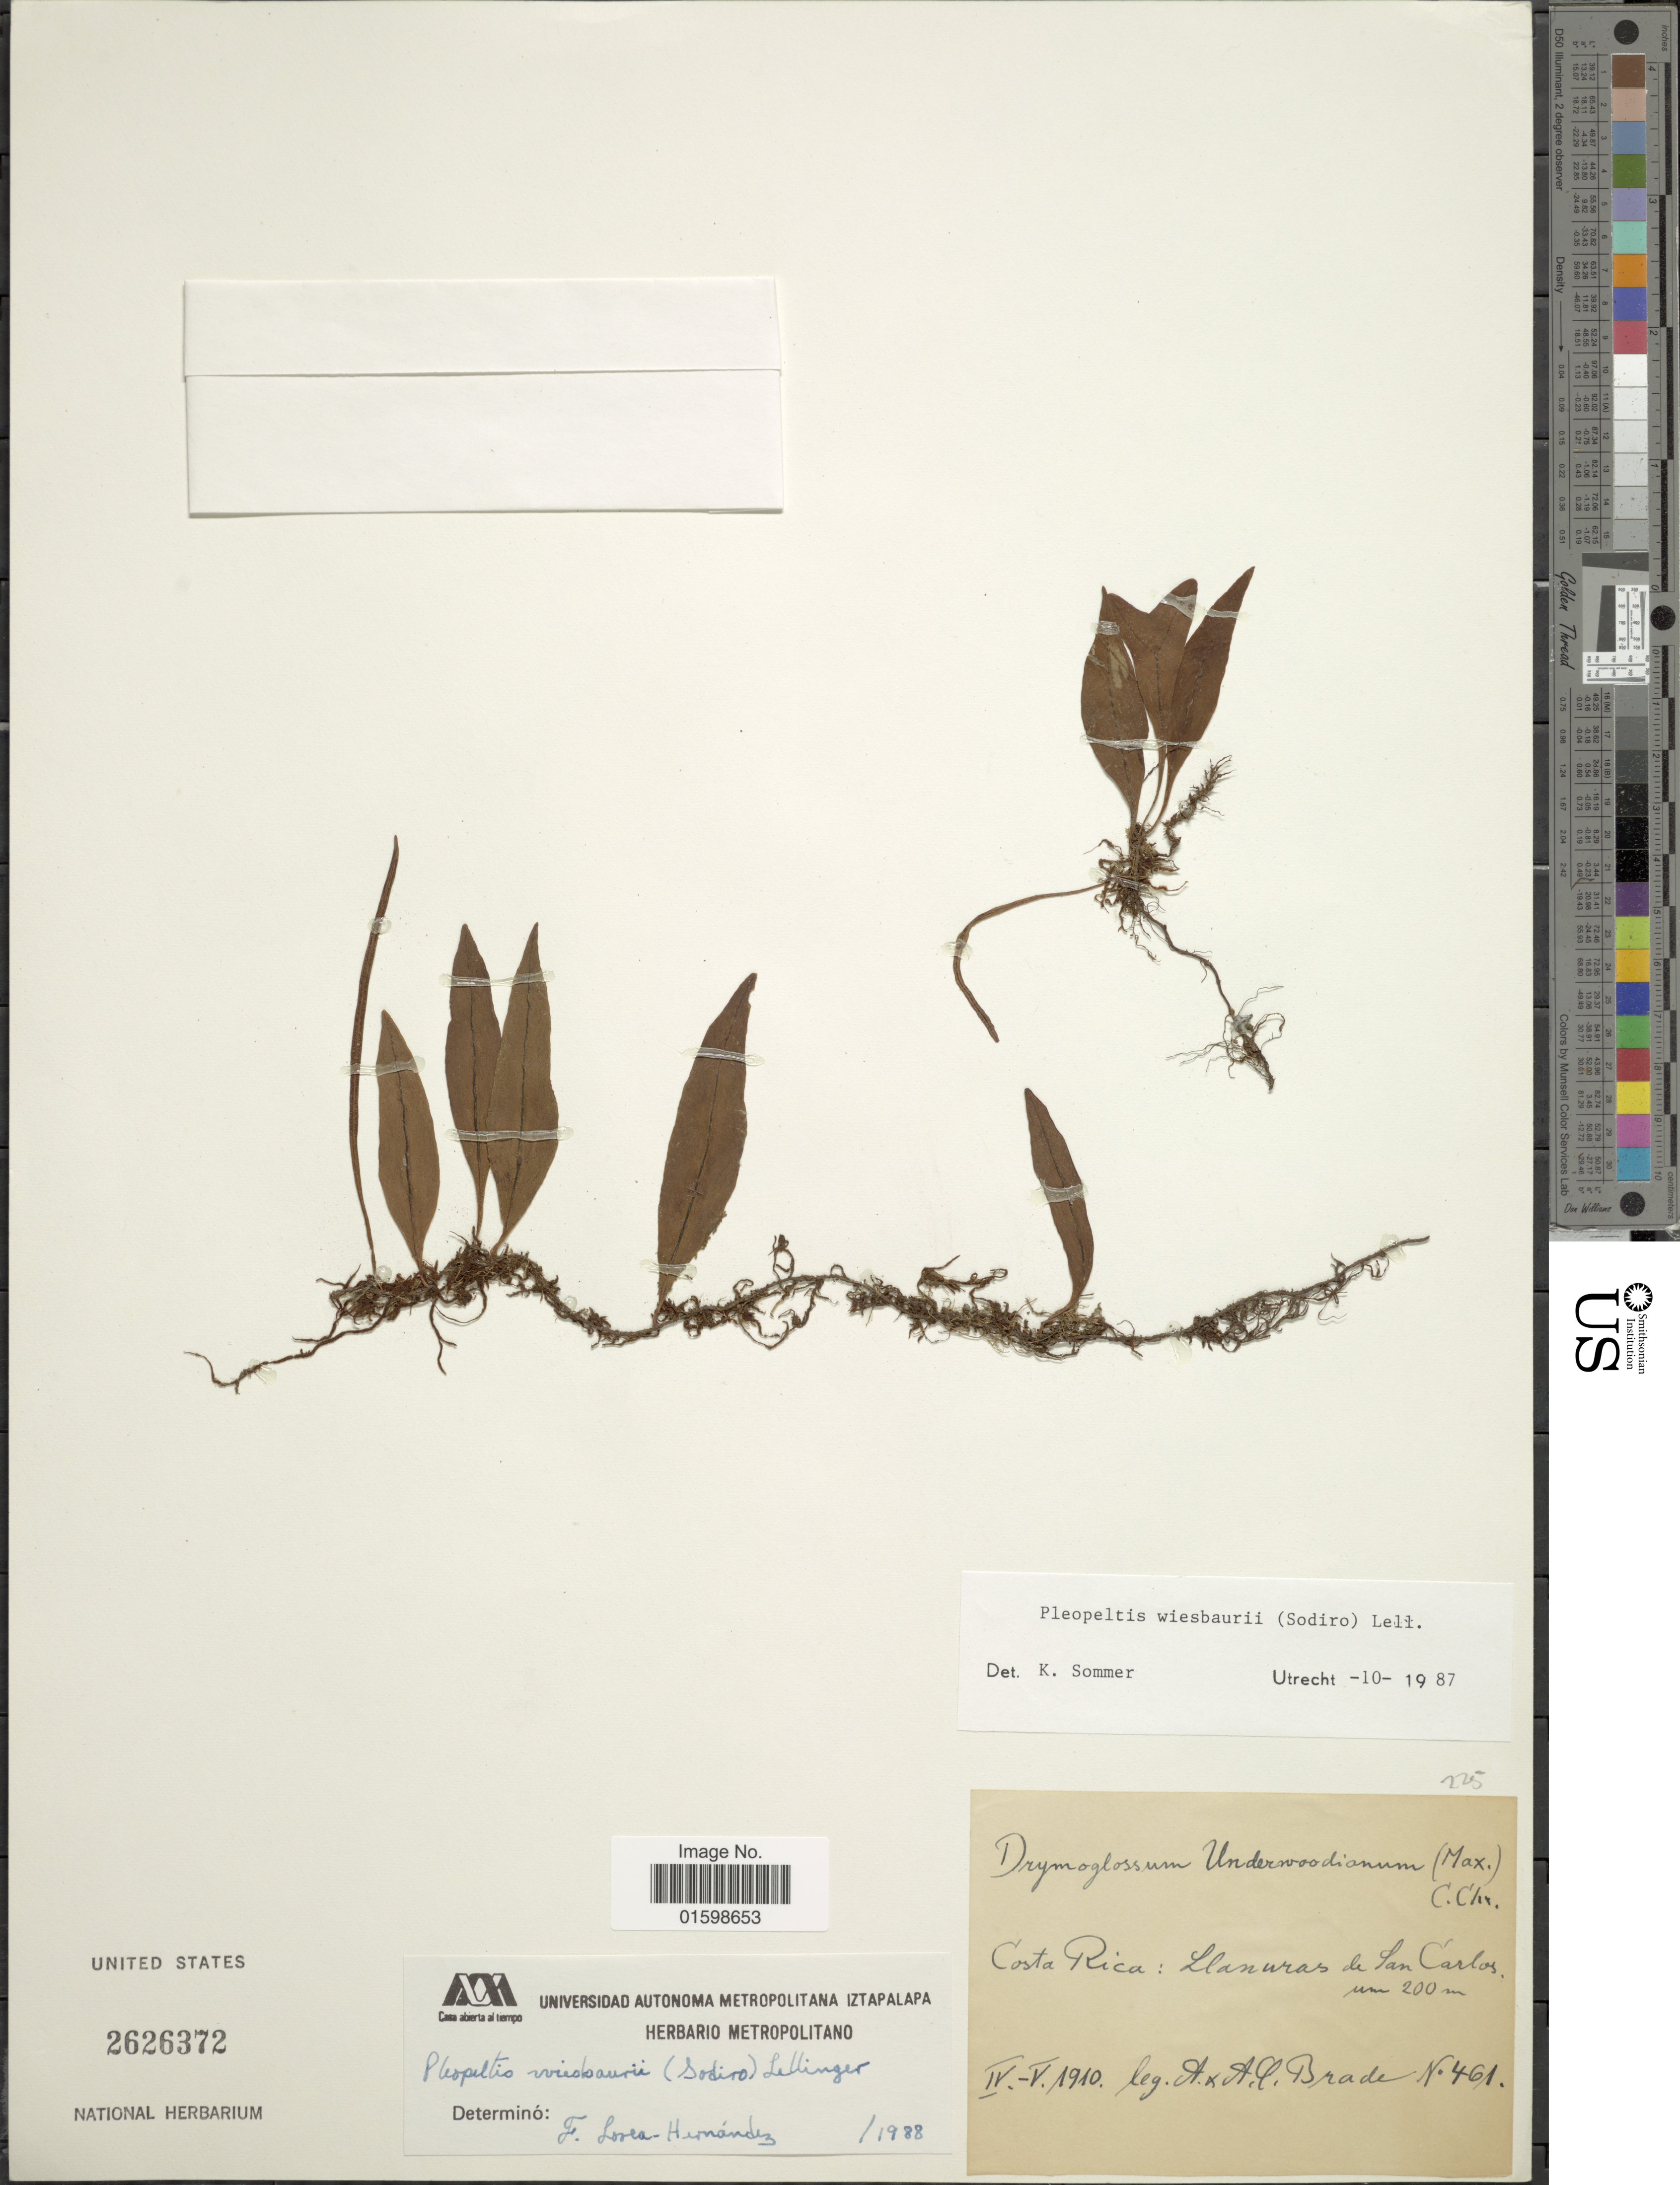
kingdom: Plantae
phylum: Tracheophyta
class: Polypodiopsida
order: Polypodiales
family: Polypodiaceae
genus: Pleopeltis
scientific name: Pleopeltis wiesbaurii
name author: (Sodiro) Lellinger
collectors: A. Brade & A. C. Brade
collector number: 461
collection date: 1910-04/1910-05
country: Costa Rica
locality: Llanuras de San Carlos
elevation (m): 200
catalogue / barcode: US 2626372